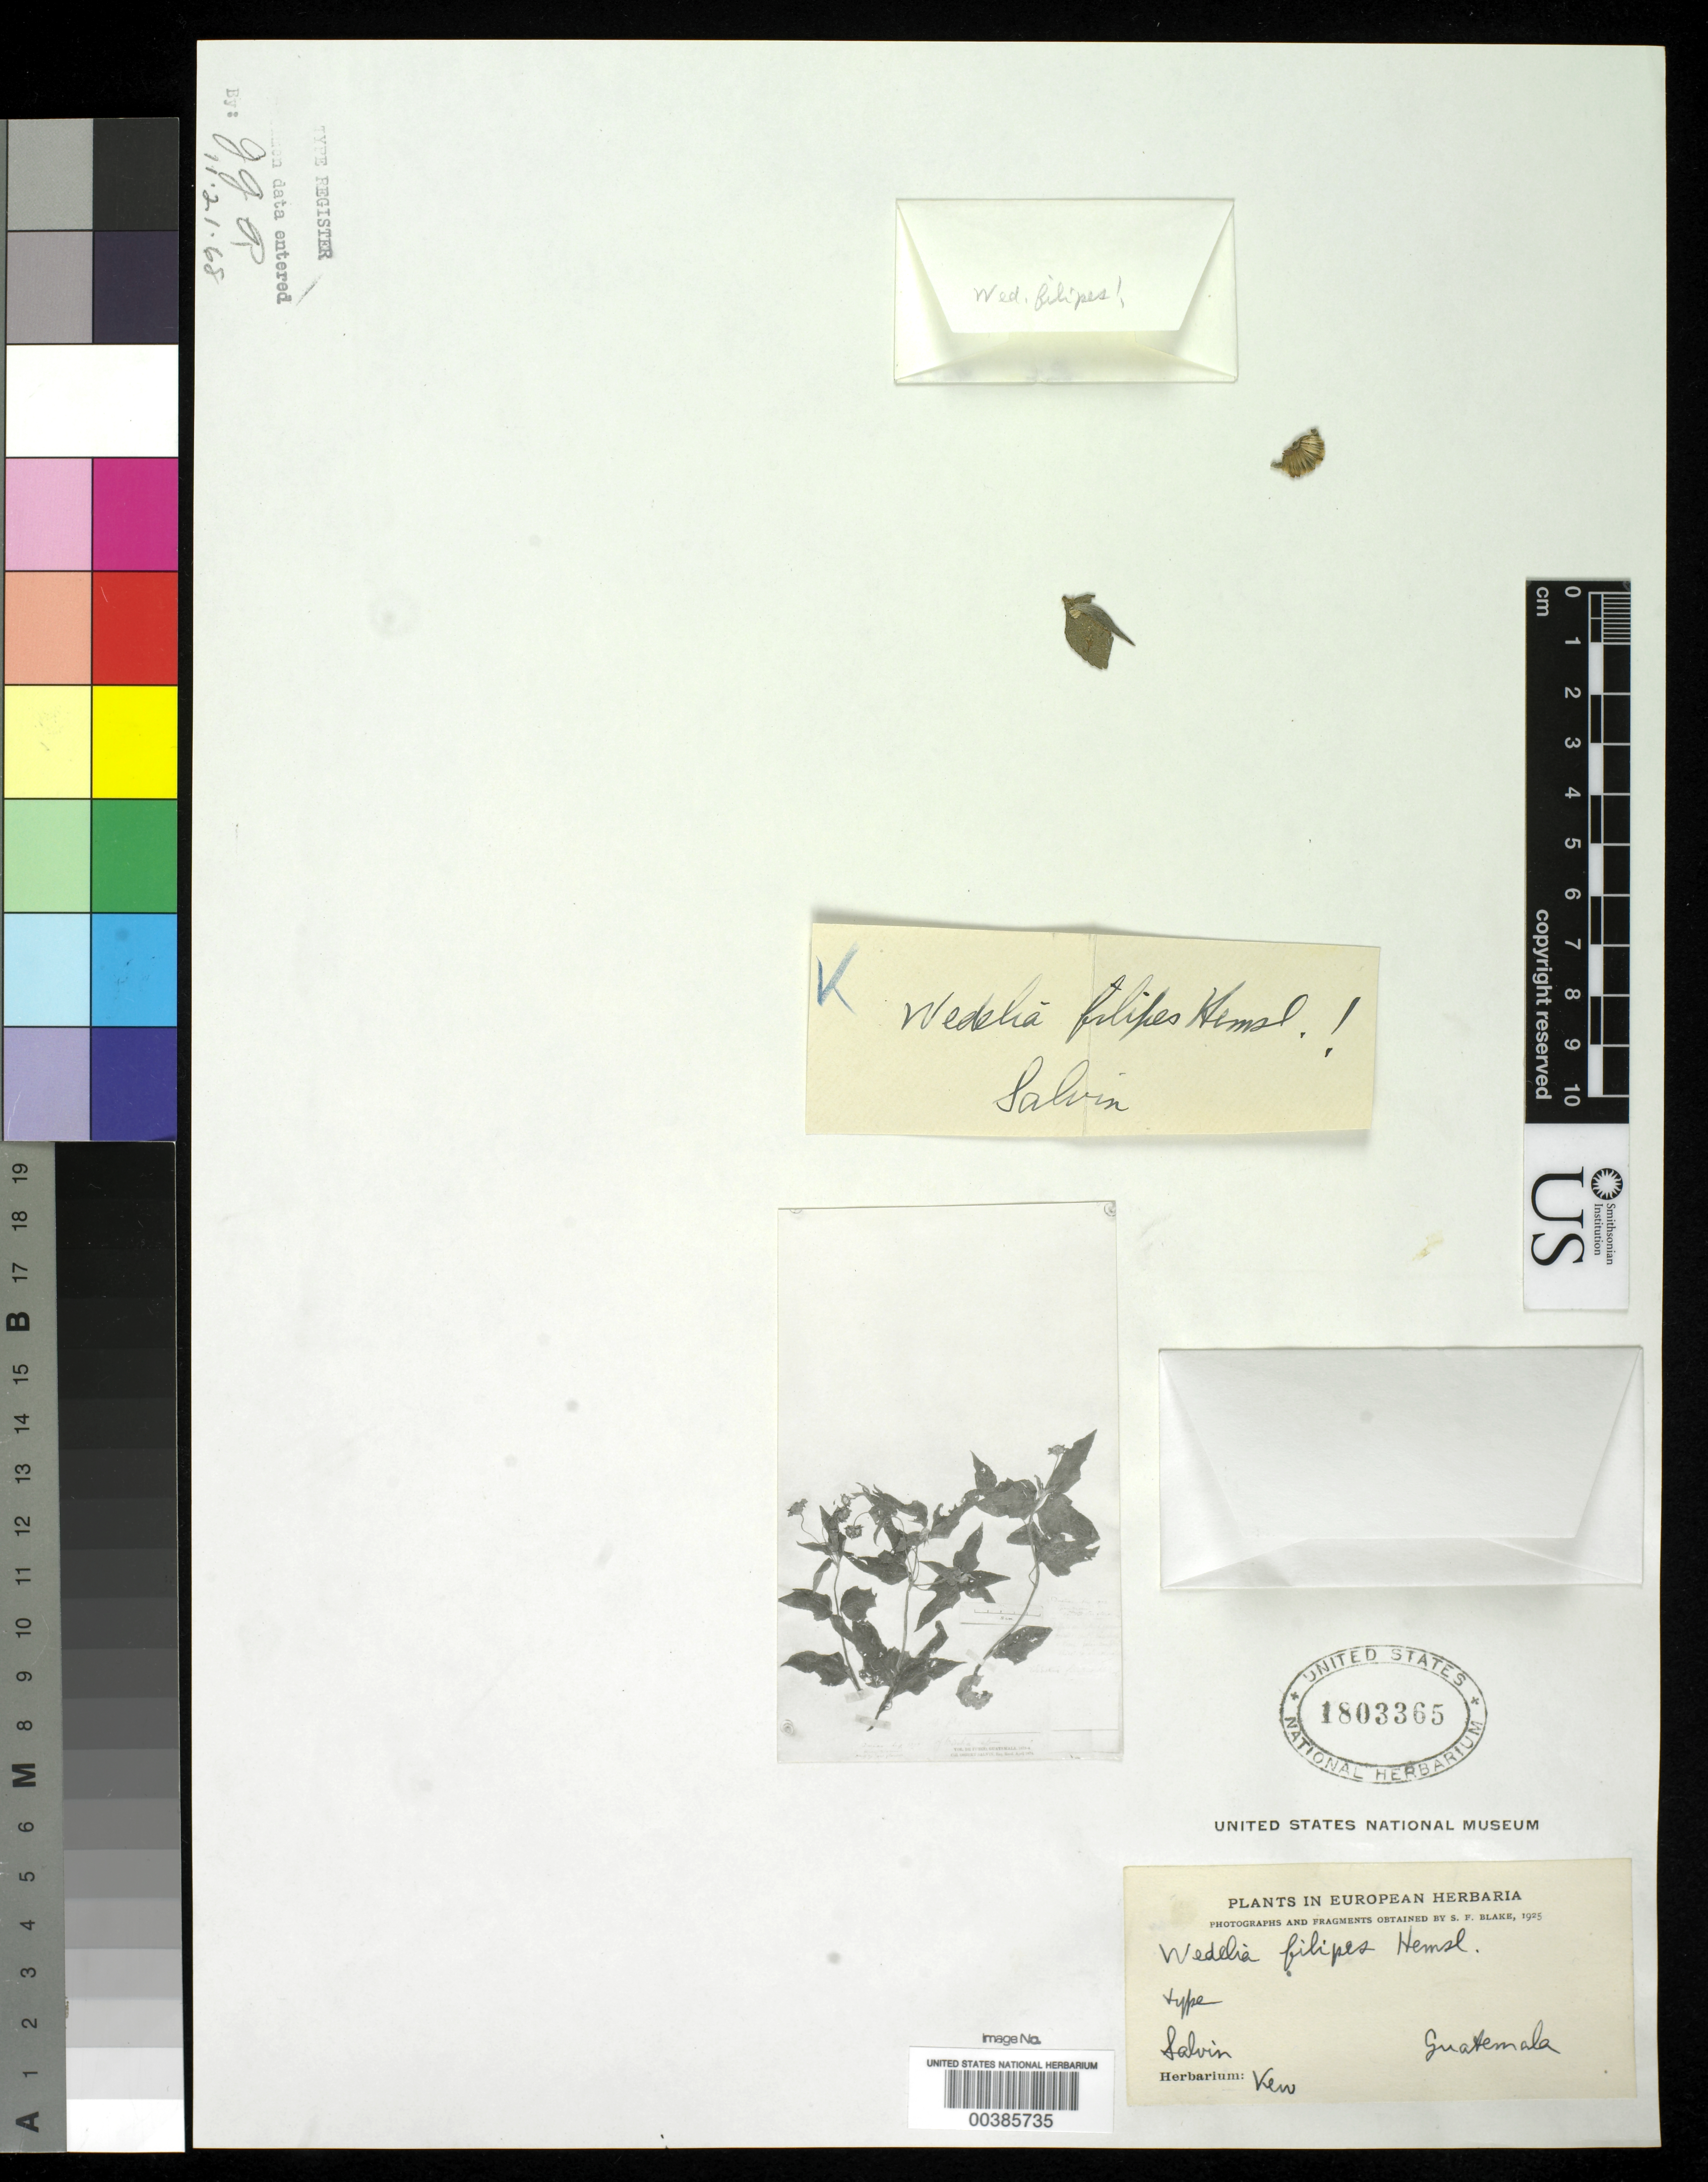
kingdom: Plantae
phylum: Tracheophyta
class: Magnoliopsida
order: Asterales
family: Asteraceae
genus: Wedelia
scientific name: Wedelia filipes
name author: Hemsl.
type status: Type Fragment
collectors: O. Salvin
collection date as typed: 1873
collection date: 1873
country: Guatemala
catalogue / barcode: US 1803365